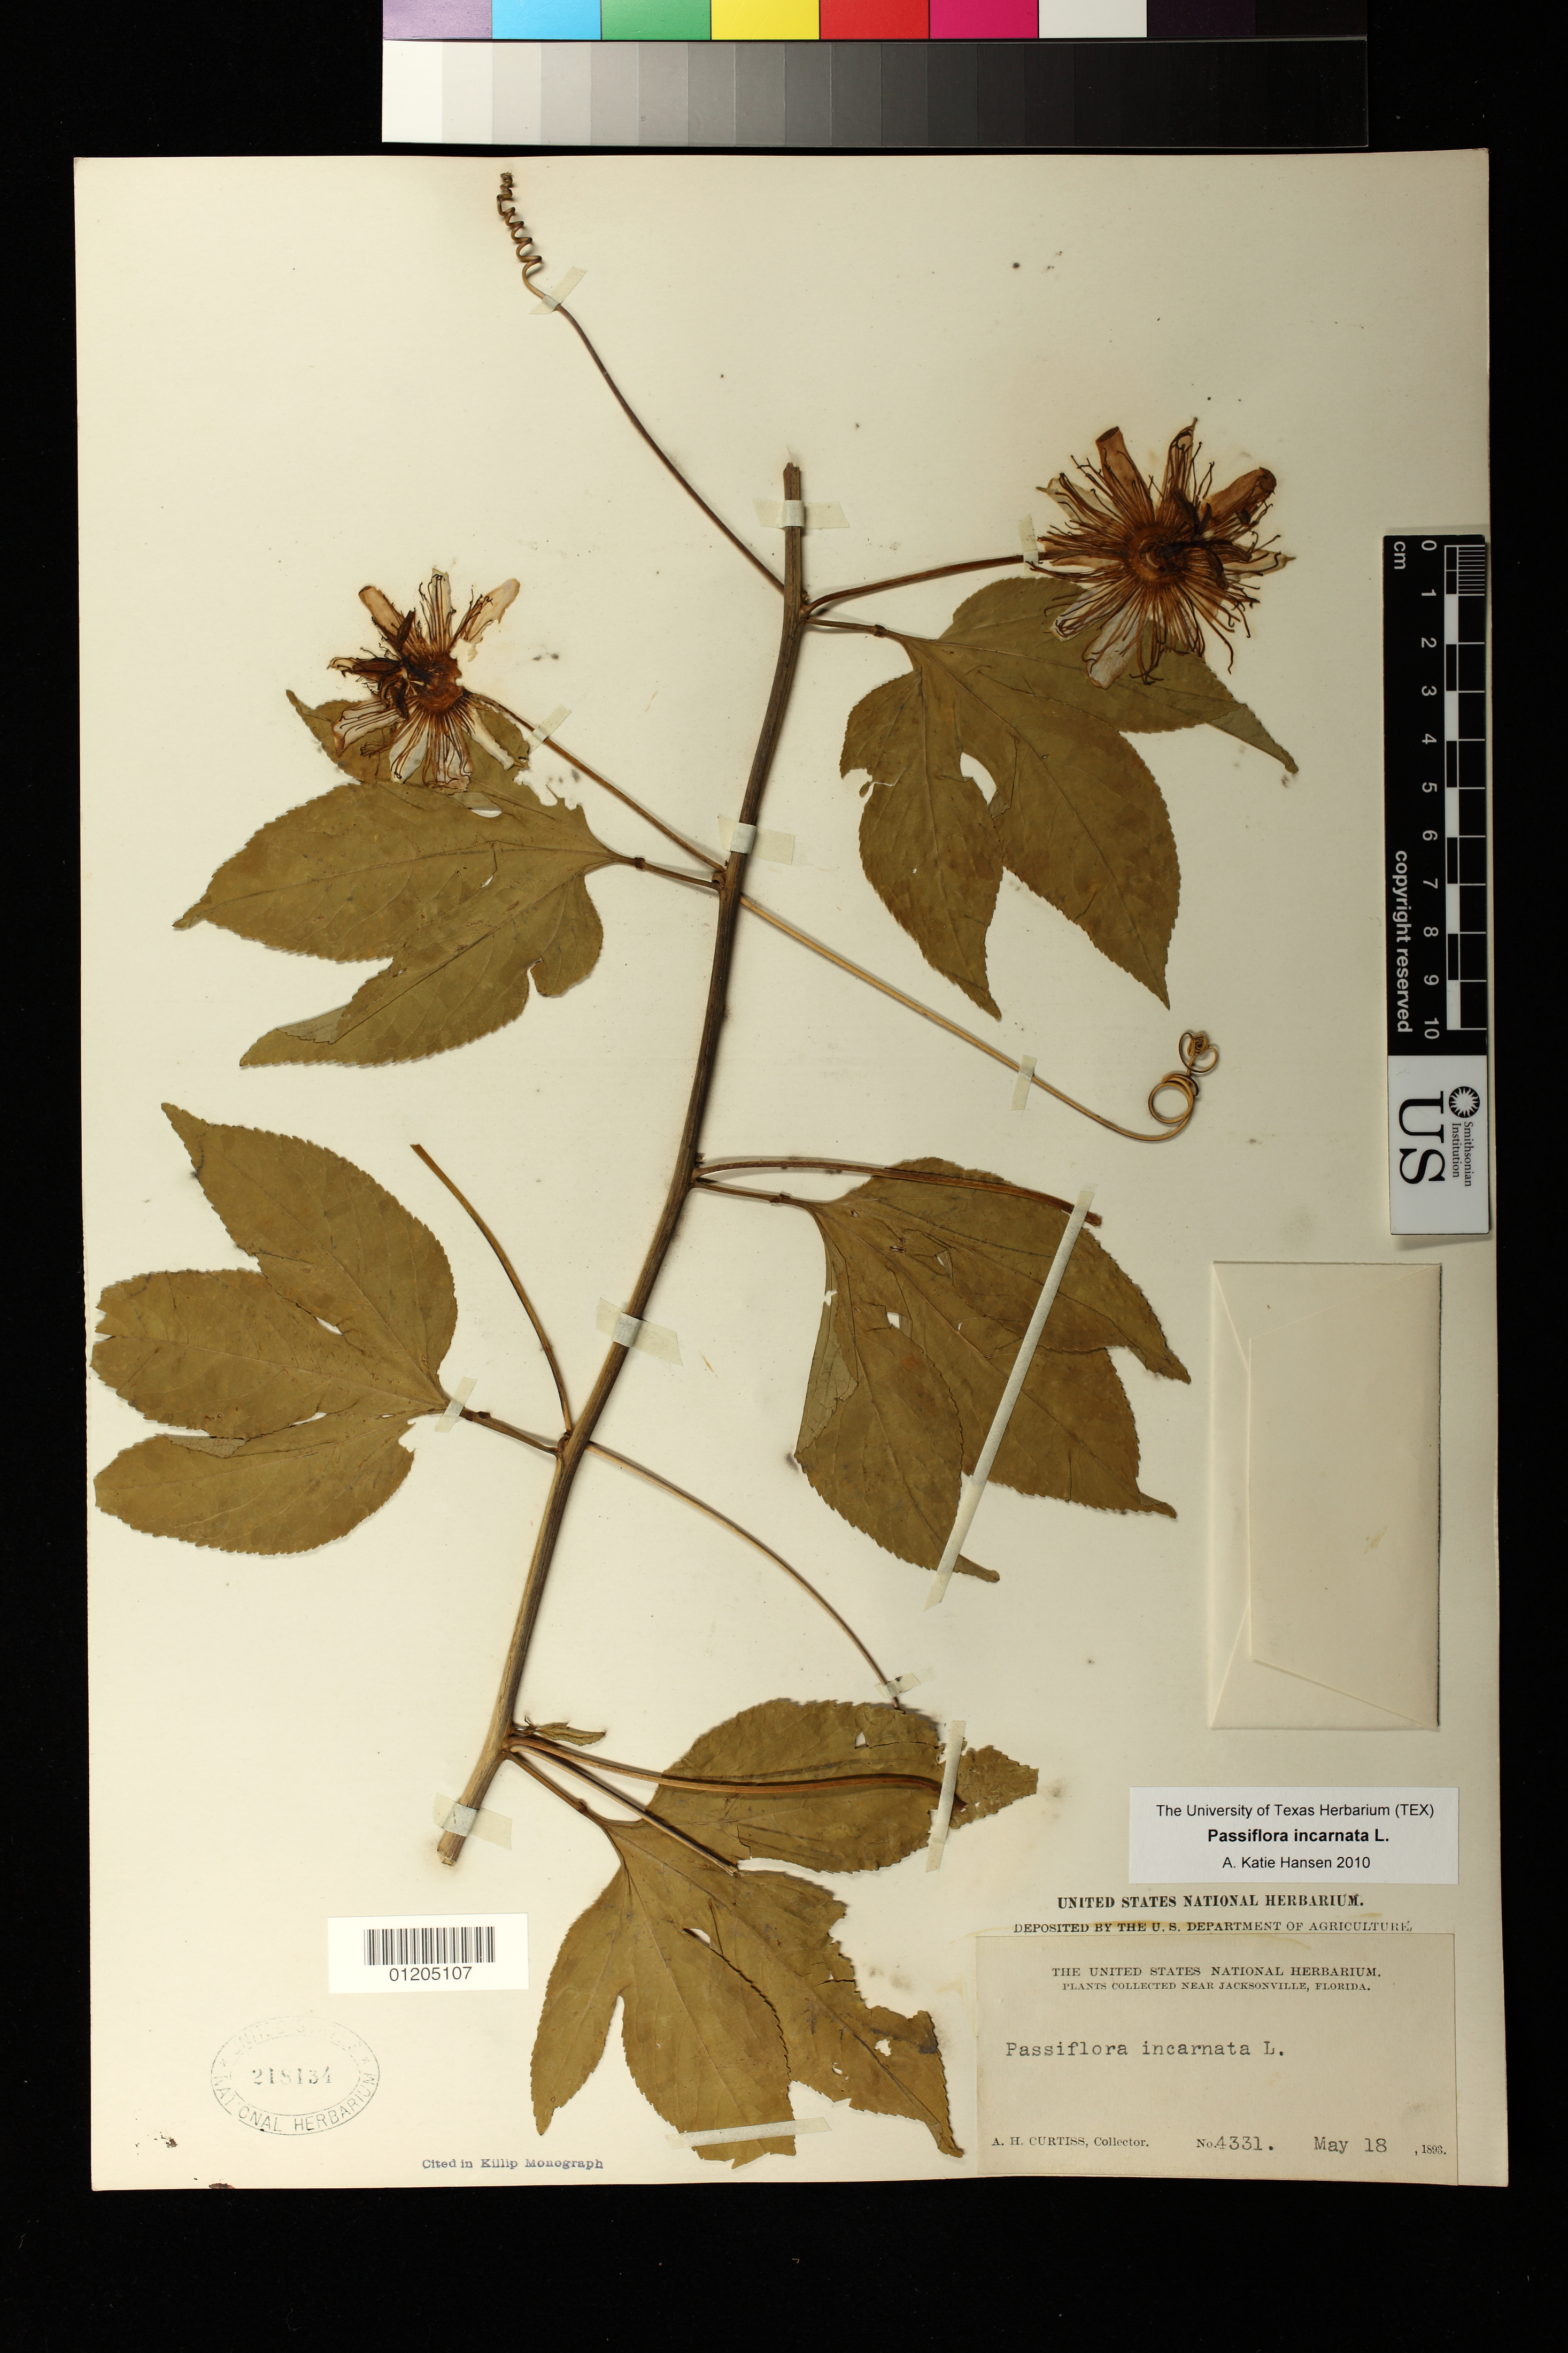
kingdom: Plantae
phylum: Tracheophyta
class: Magnoliopsida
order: Malpighiales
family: Passifloraceae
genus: Passiflora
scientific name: Passiflora incarnata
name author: L.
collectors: A. H. Curtiss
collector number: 4331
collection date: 1893-05-18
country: United States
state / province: Florida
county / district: Duval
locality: near Jacksonville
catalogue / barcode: US 218134